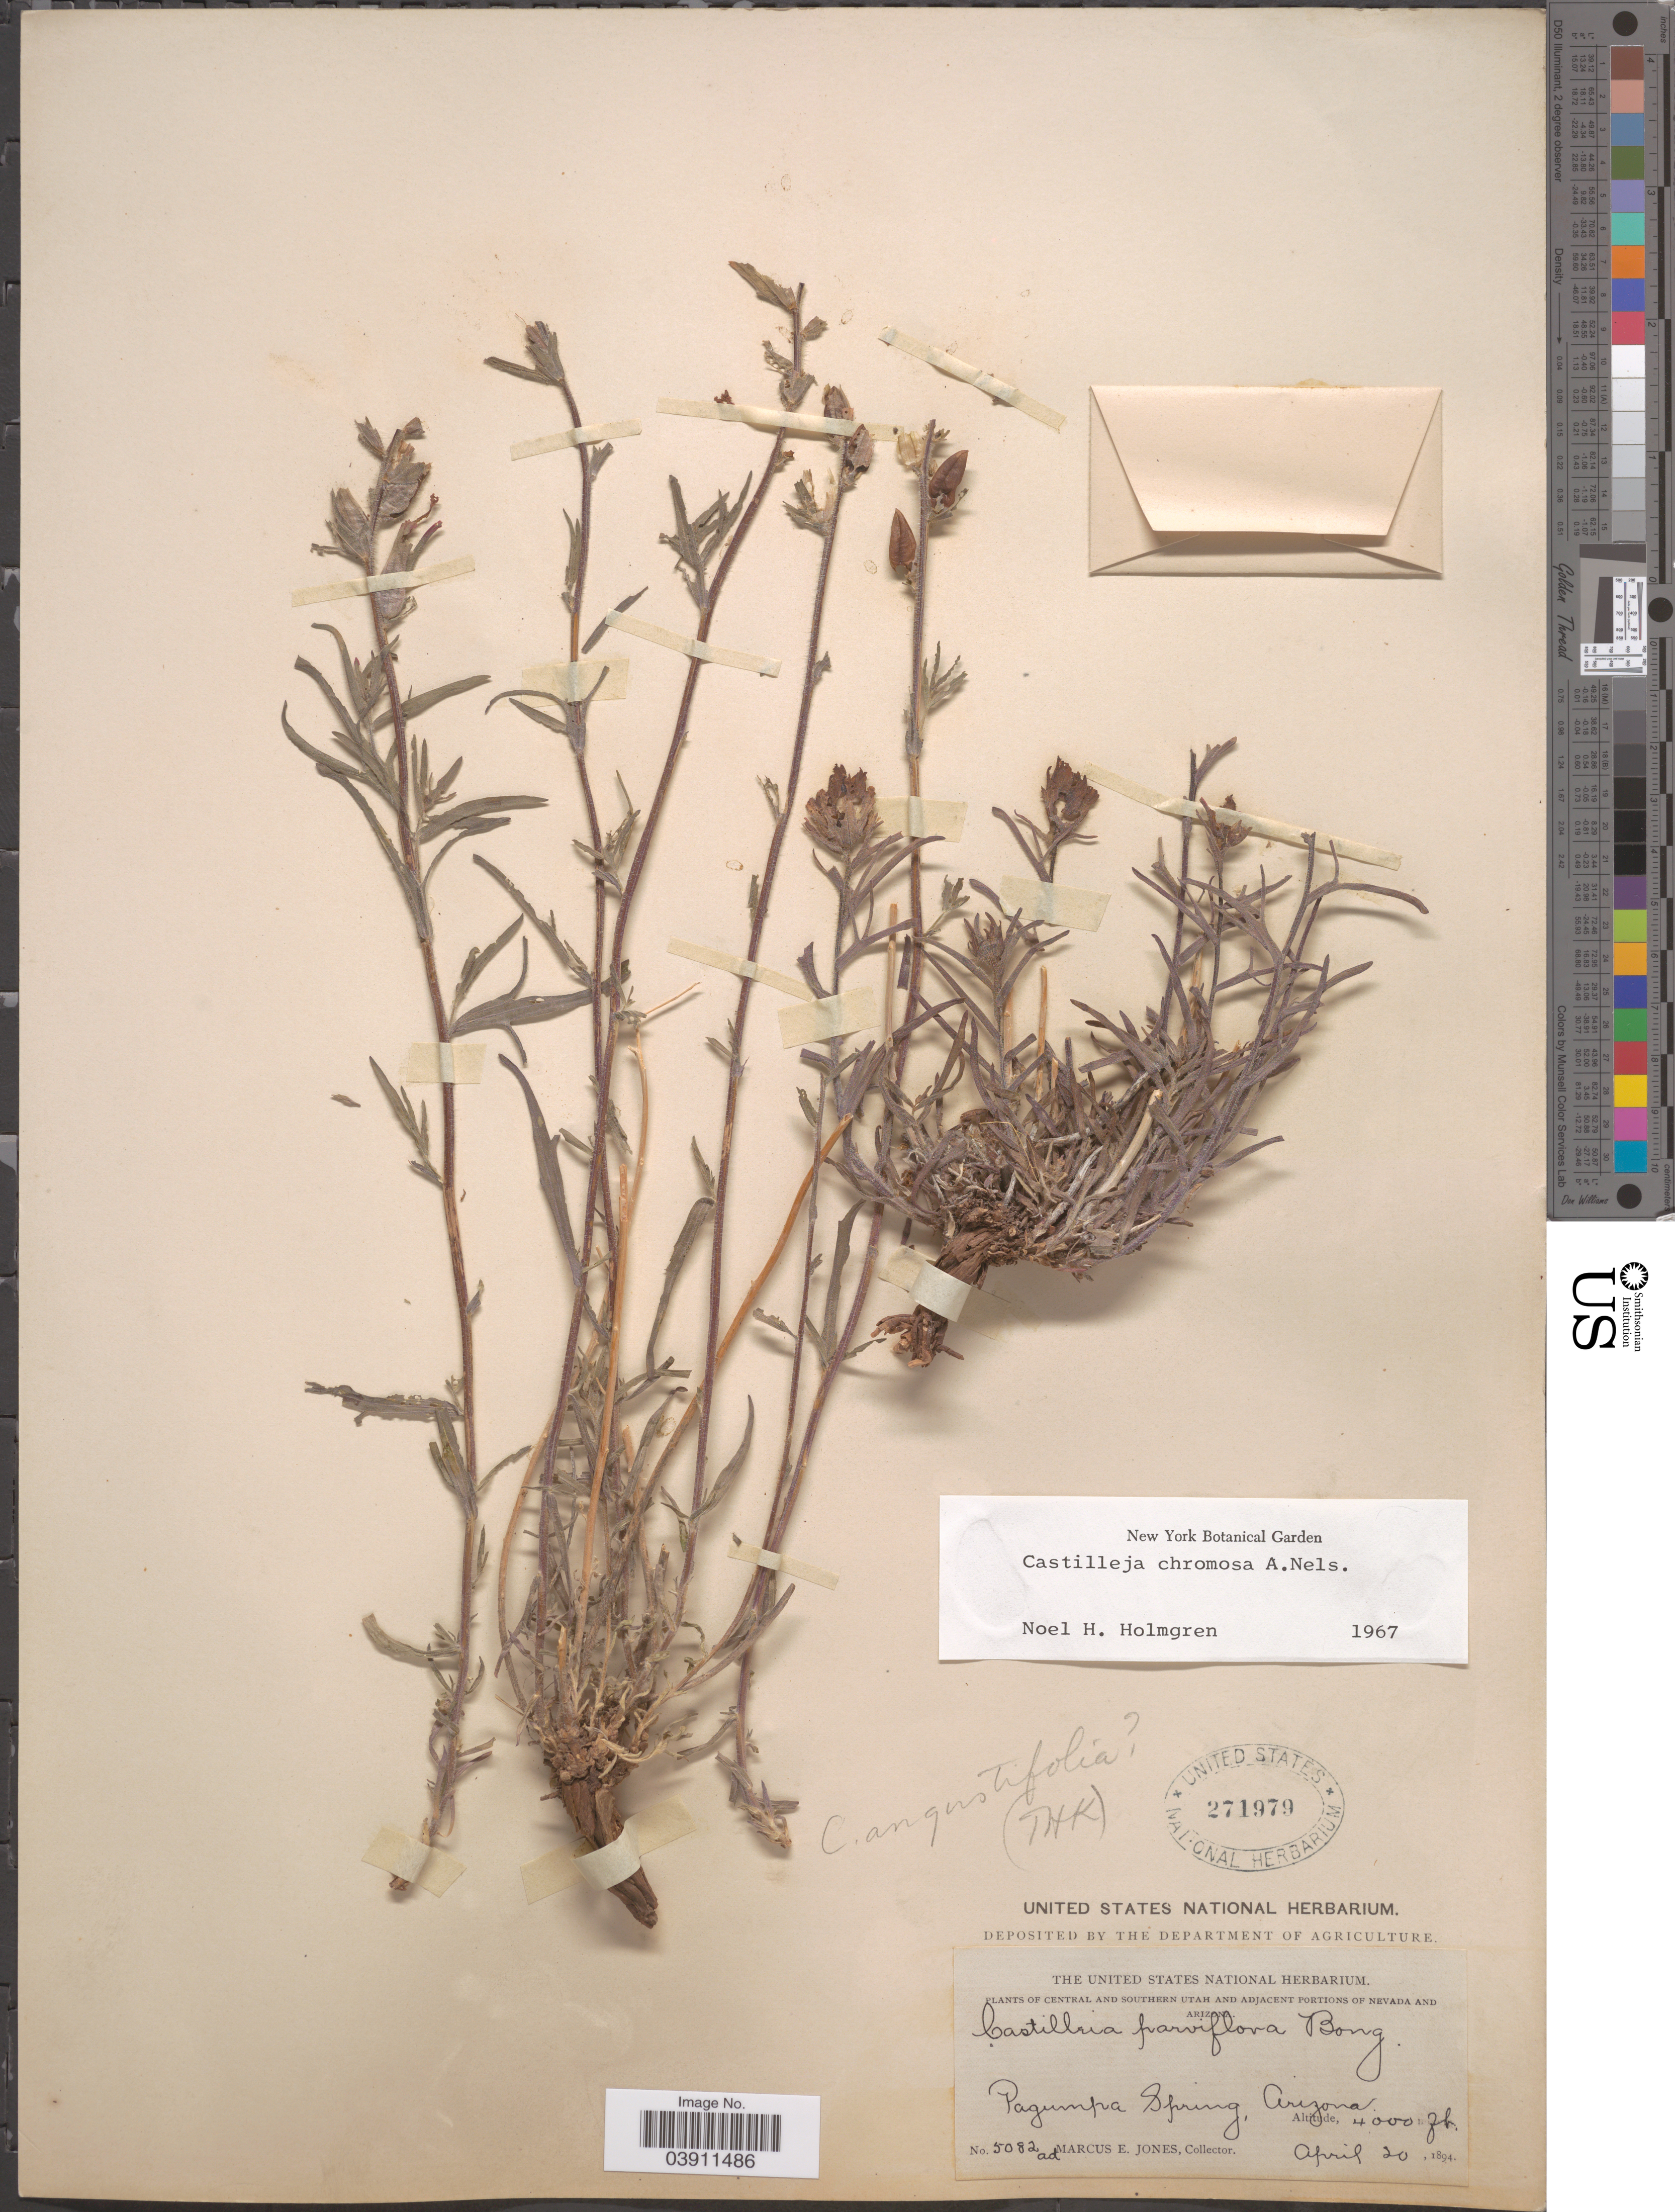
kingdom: Plantae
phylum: Tracheophyta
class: Magnoliopsida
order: Lamiales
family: Orobanchaceae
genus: Castilleja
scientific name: Castilleja chromosa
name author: A. Nelson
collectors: M. E. Jones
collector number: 5082ad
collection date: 1894-04-20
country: United States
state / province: Arizona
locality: Central and Southern Utah. Pagumpa Spring.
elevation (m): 1219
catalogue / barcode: US 271979